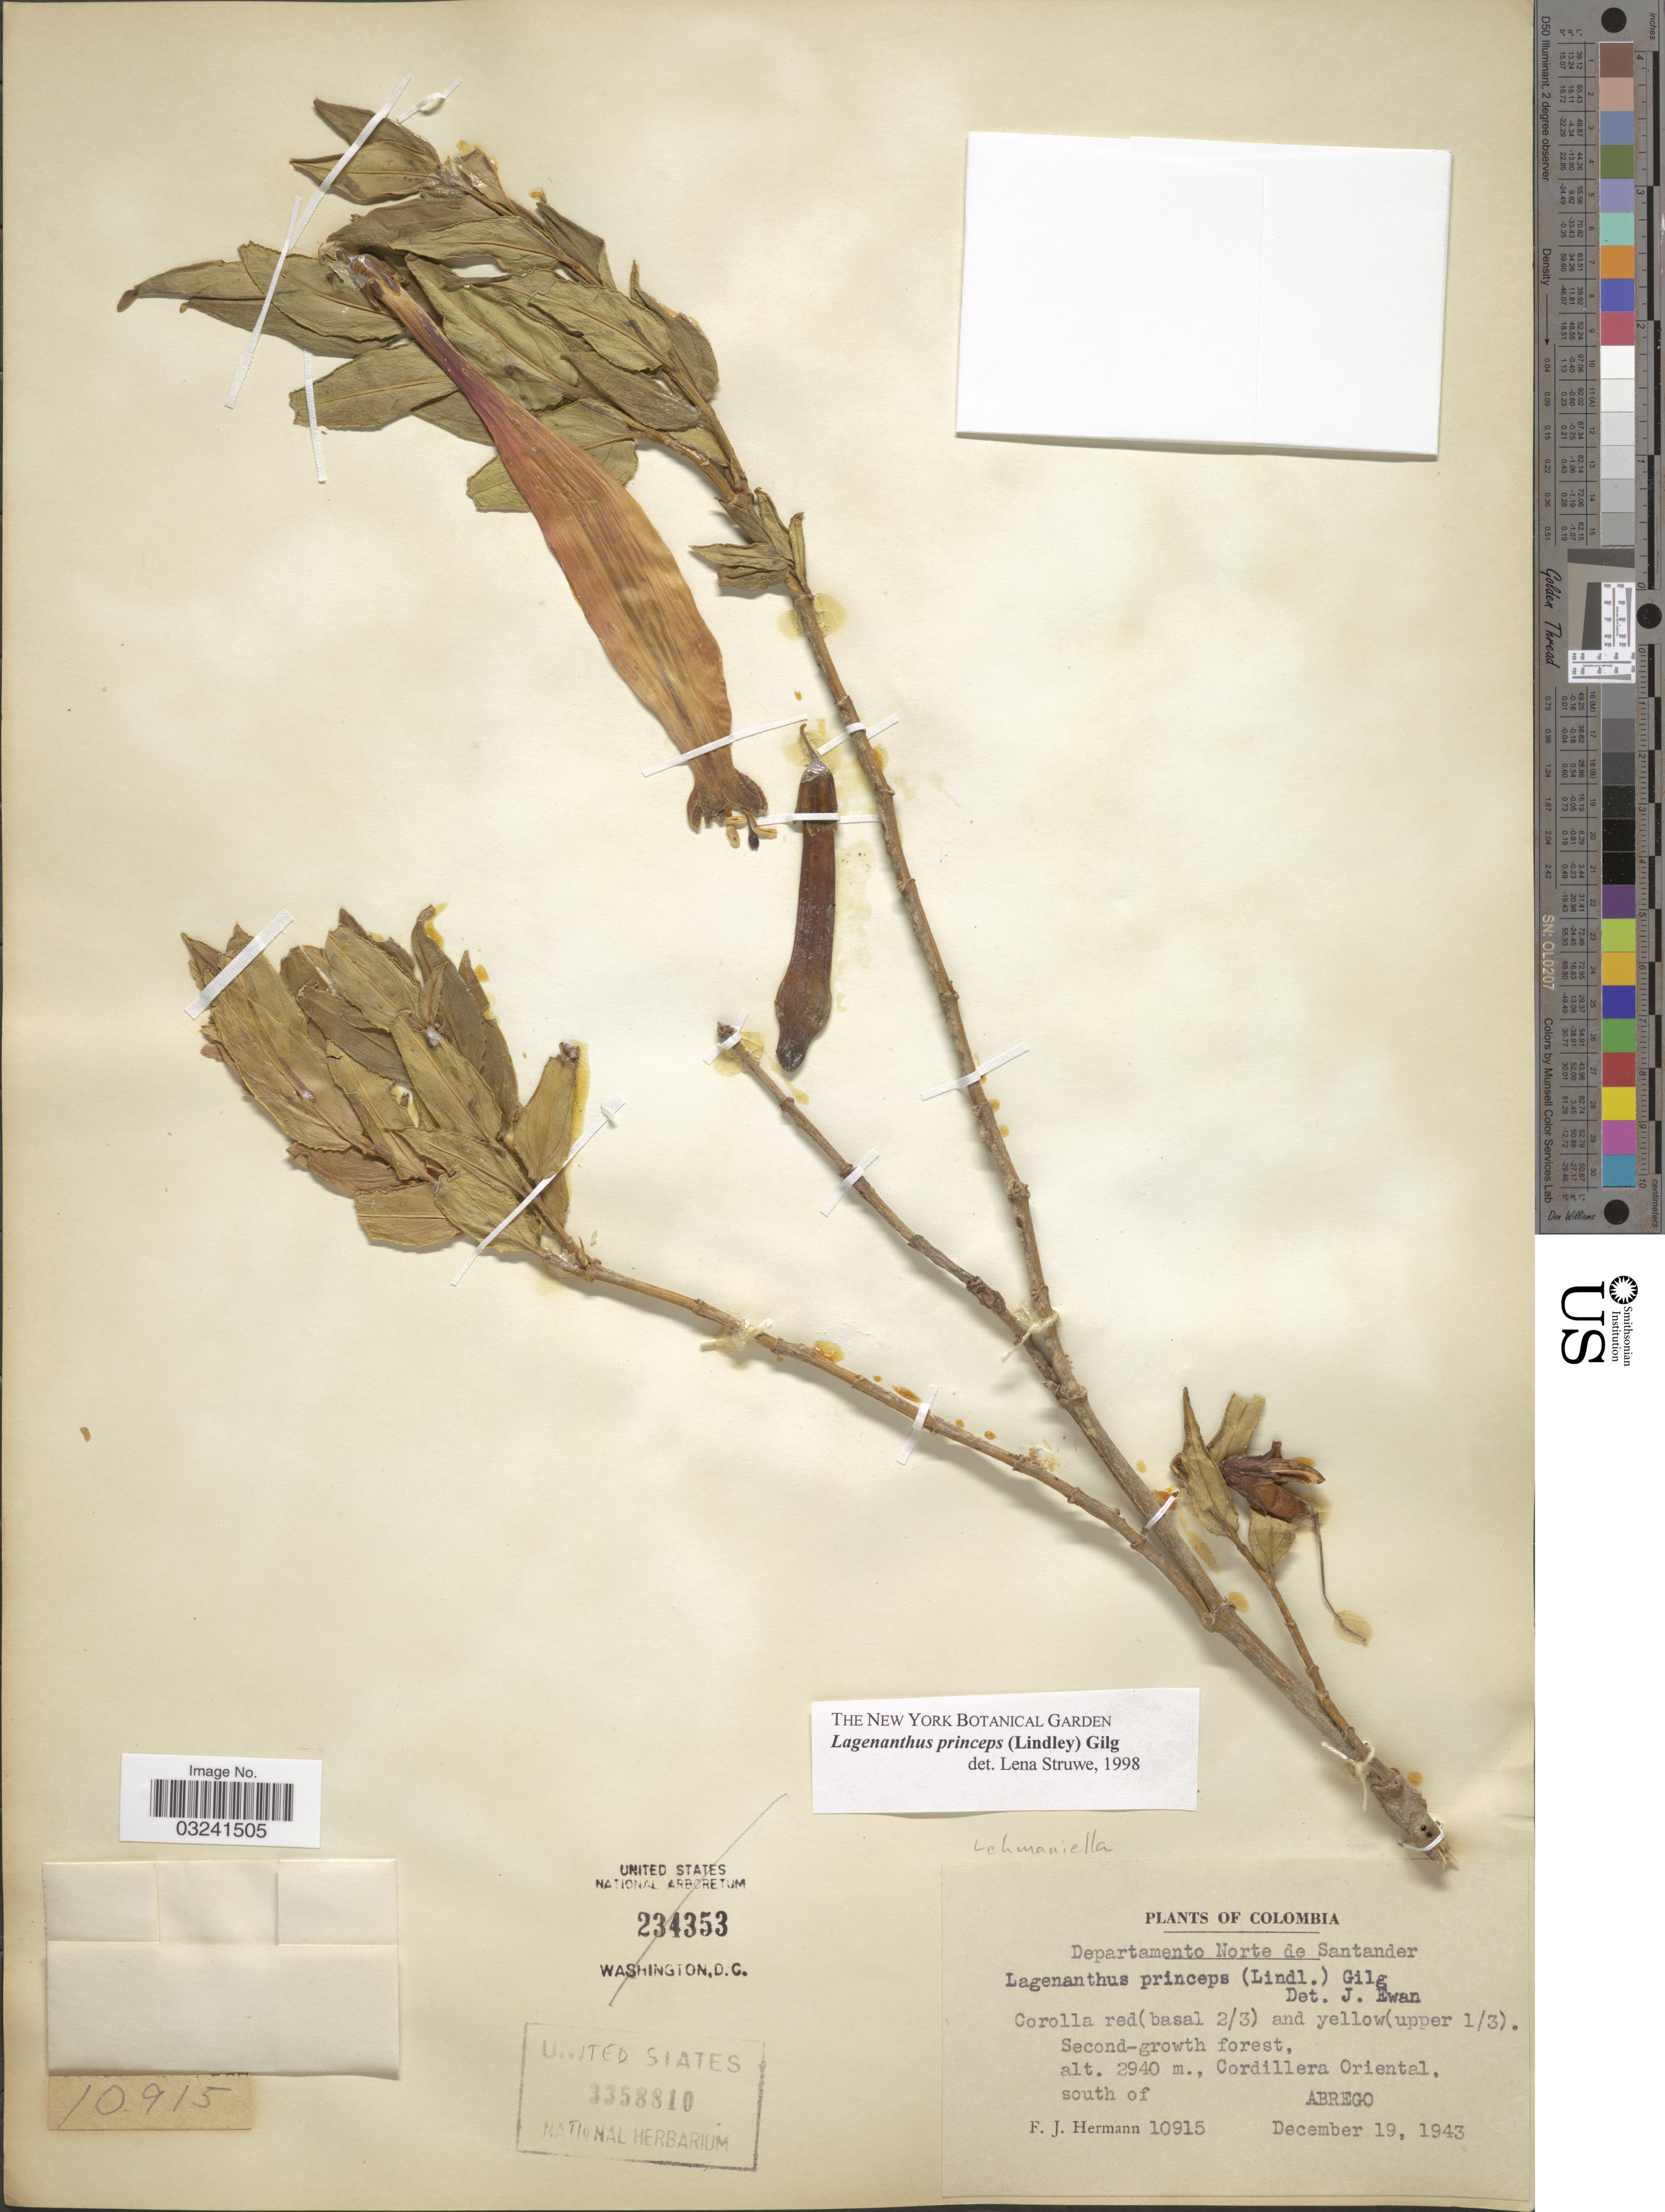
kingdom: Plantae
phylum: Tracheophyta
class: Magnoliopsida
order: Gentianales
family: Gentianaceae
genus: Lagenanthus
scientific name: Lagenanthus princeps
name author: (Lindl.) Gilg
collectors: F. J. Hermann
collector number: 10915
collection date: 1943-12-19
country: Colombia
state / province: Norte de Santander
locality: Departamento Norte de Santander, Cordillera Oriental, south of Abrego.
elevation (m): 2940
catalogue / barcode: US 3358810